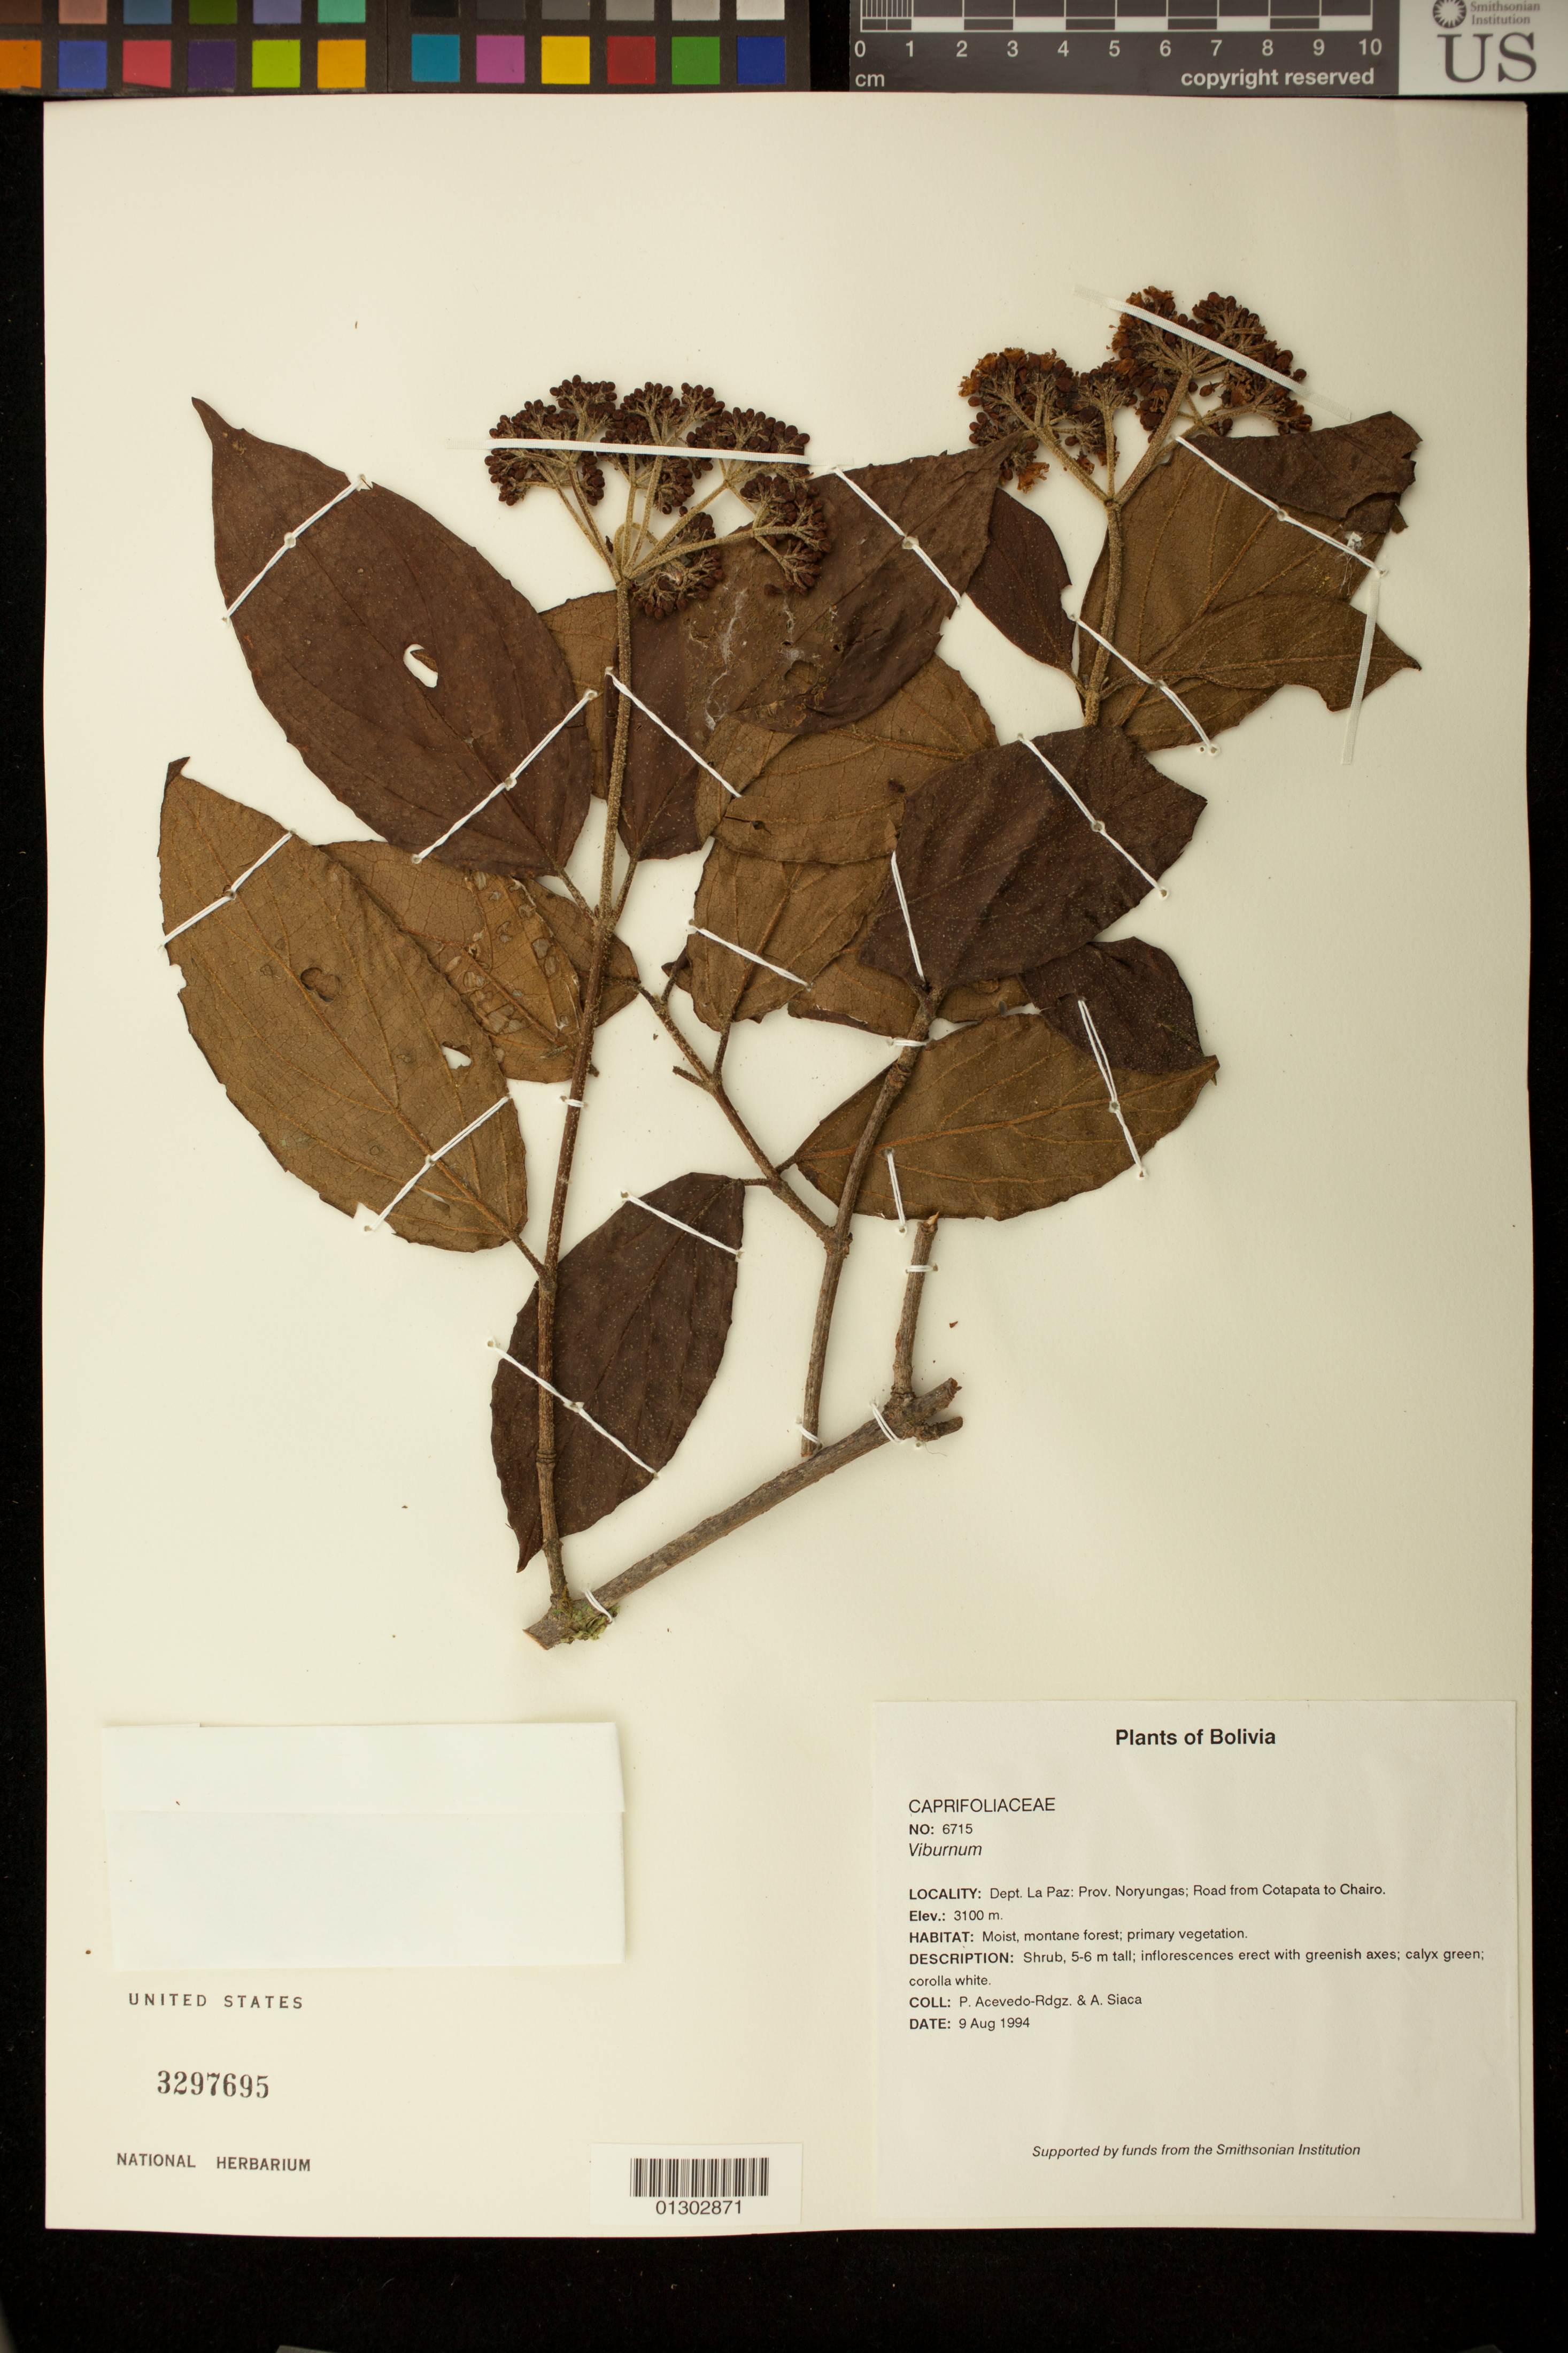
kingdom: Plantae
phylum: Tracheophyta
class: Magnoliopsida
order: Dipsacales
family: Viburnaceae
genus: Viburnum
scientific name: Viburnum sp.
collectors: P. Acevedo-Rodr. & A. Siaca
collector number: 6715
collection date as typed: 09 Aug 1994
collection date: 1994-08-09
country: Bolivia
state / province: La Paz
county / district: Noryungas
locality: Depart. La Paz; Prov. Noryungas. Road from Cotapata to Chairo.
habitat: Moist, montane forest; primary vegetation.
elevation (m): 3100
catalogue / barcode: US 3297695